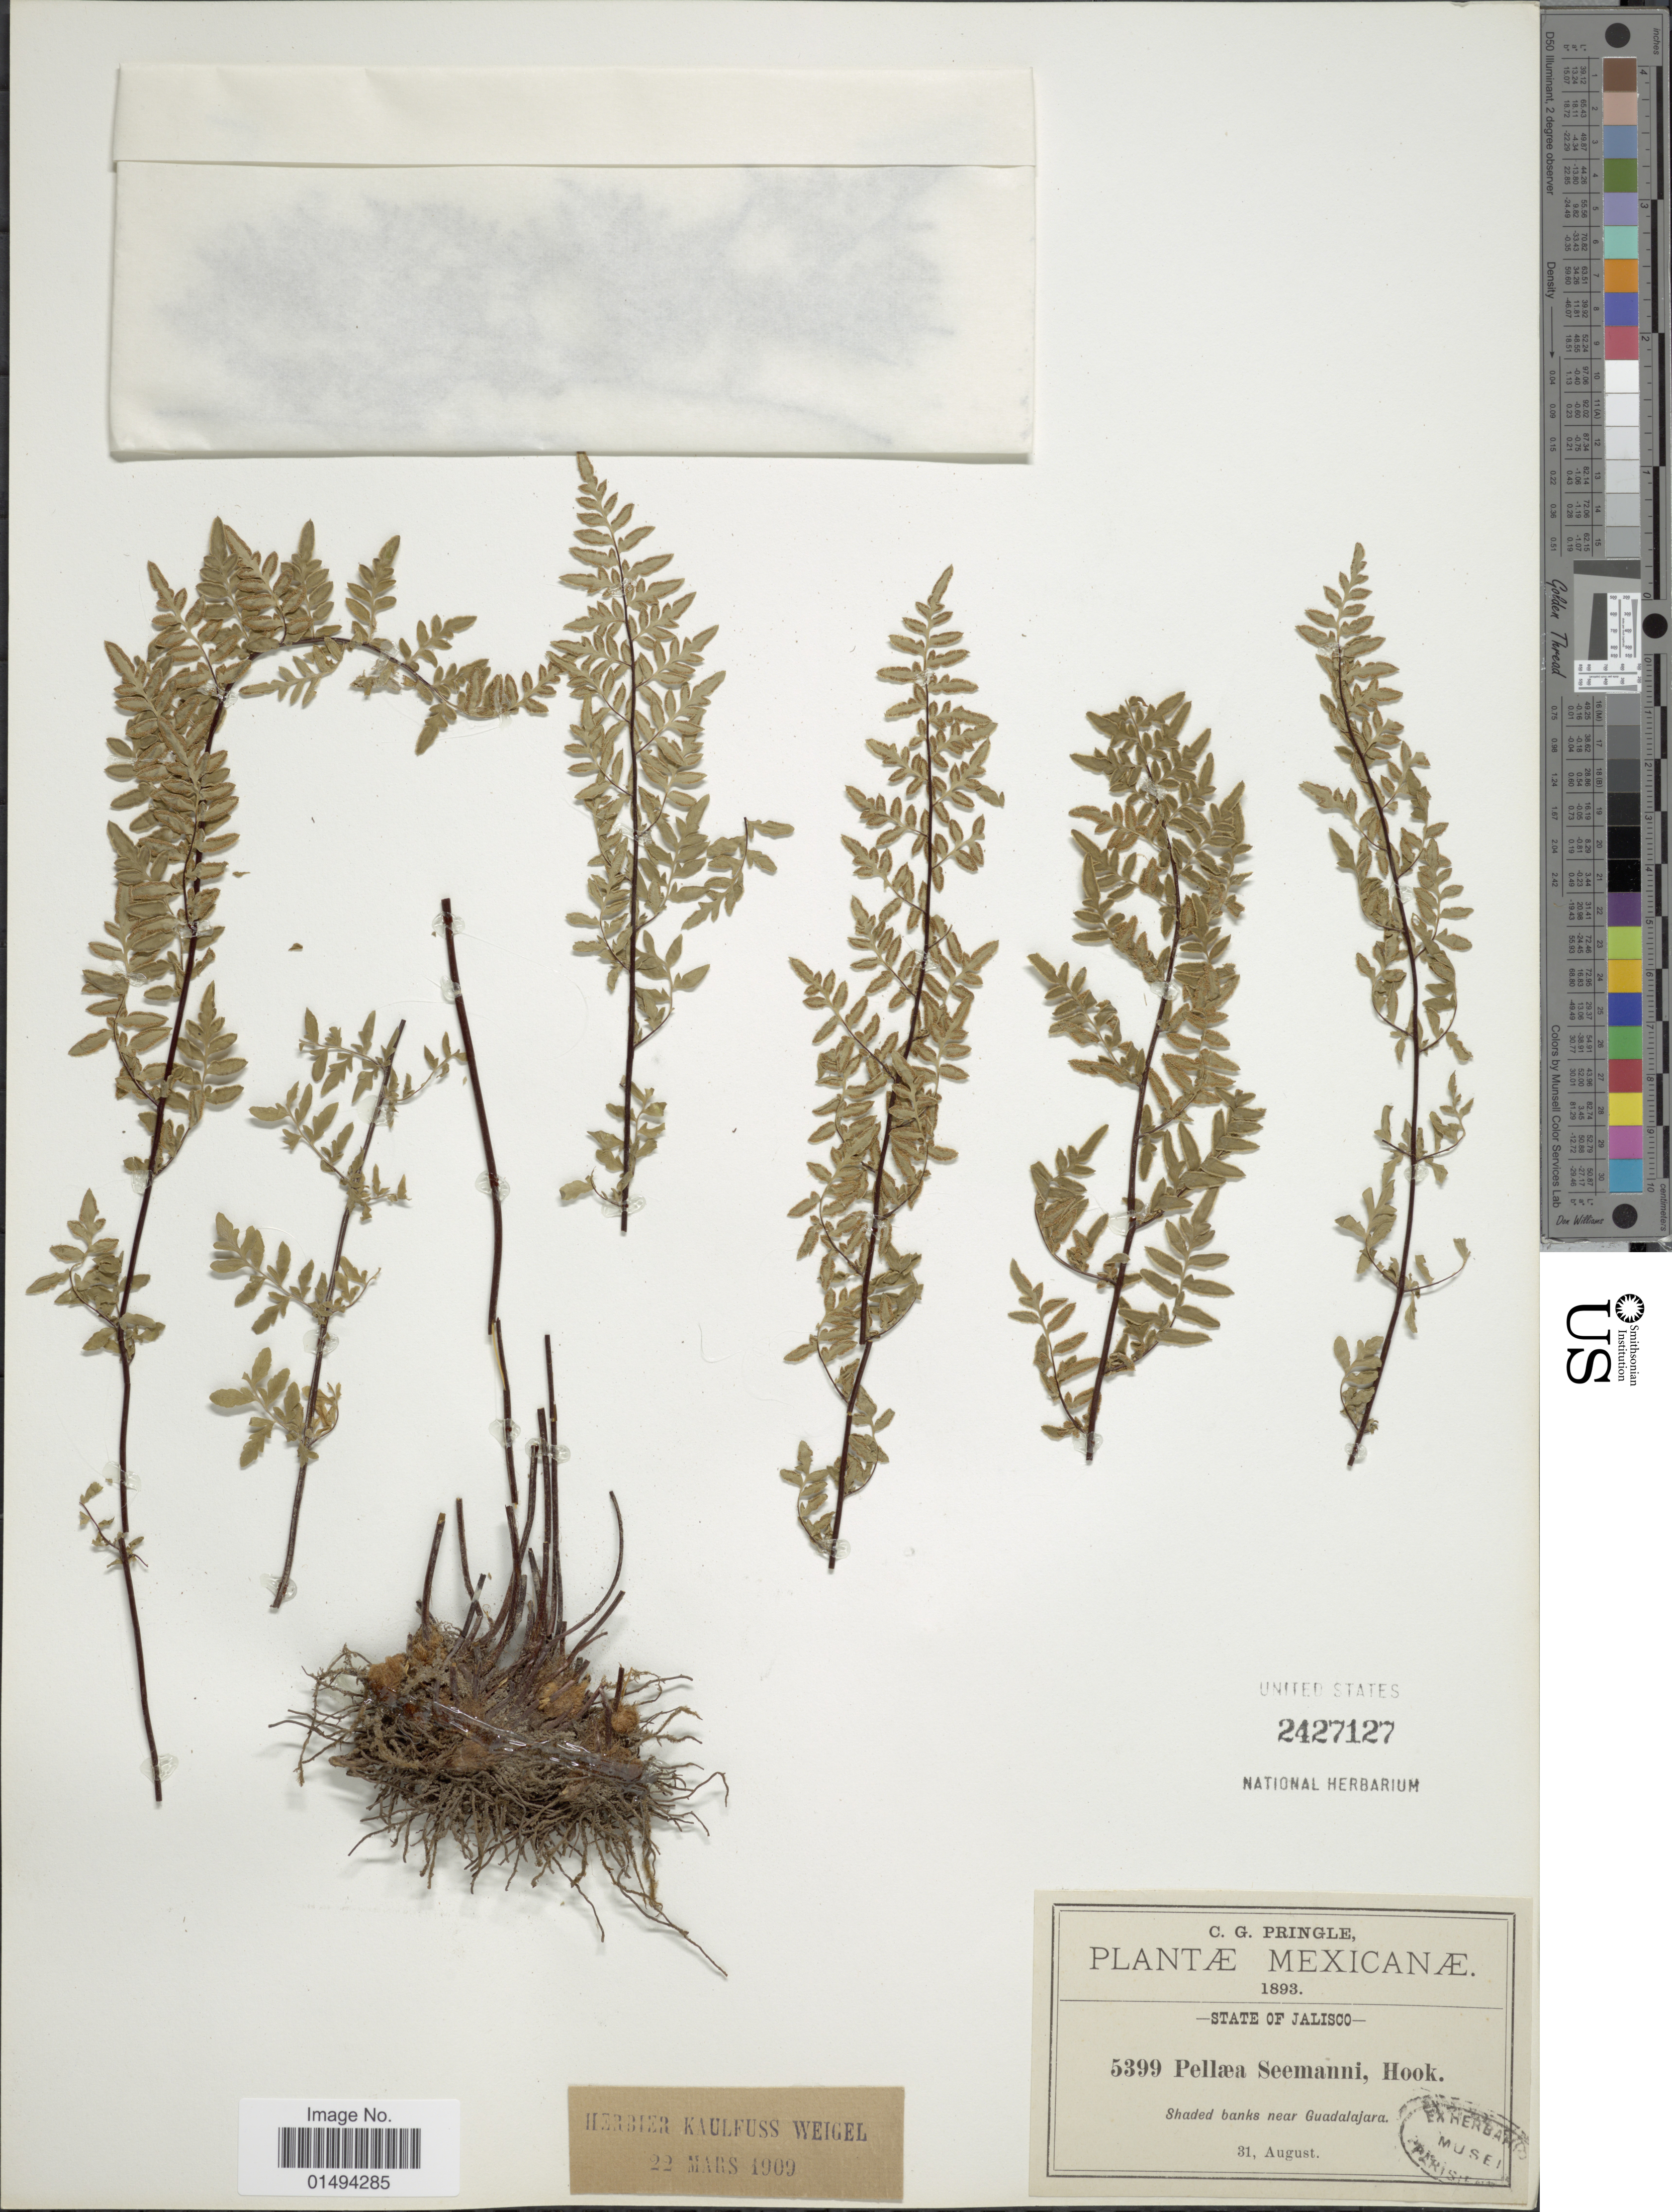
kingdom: Plantae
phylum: Tracheophyta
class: Polypodiopsida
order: Polypodiales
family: Pteridaceae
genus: Myriopteris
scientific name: Myriopteris allosuroides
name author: (Mett.) Grusz & Windham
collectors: C. G. Pringle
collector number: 5399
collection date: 1893-08-31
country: Mexico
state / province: Jalisco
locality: Shaded banks near Guadalajara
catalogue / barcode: US 2427127